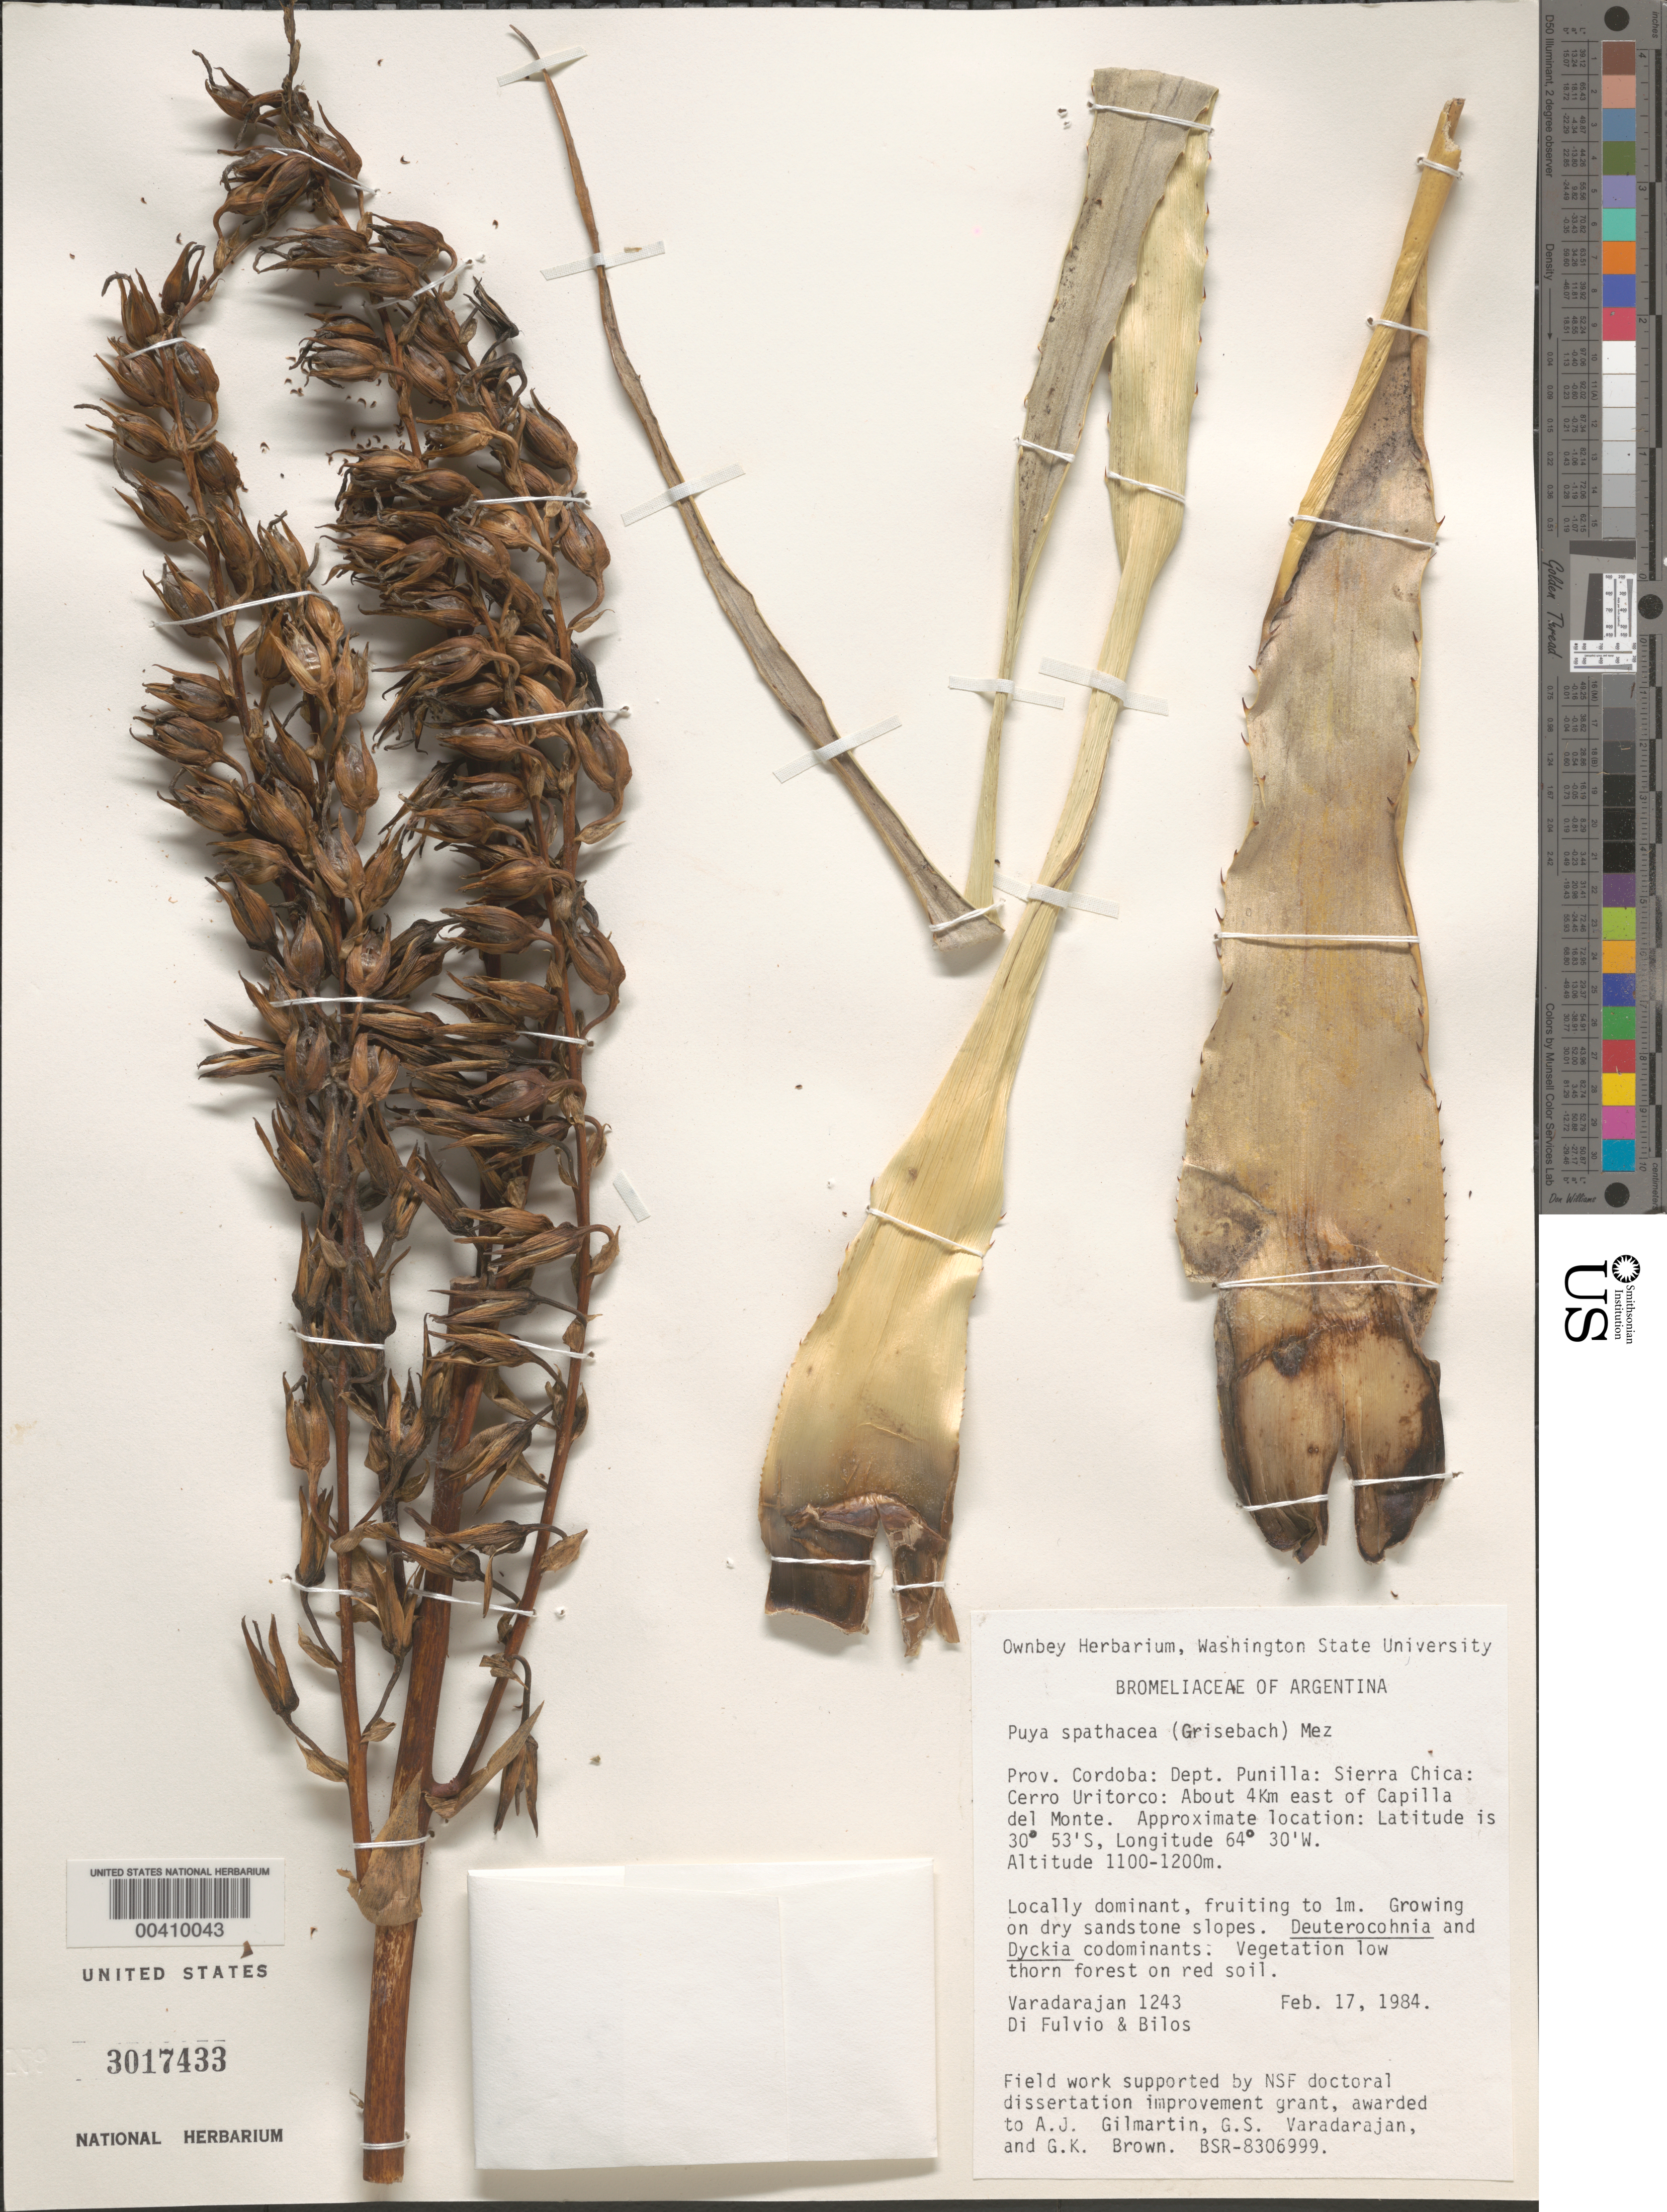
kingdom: Plantae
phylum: Tracheophyta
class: Liliopsida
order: Poales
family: Bromeliaceae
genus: Puya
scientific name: Puya spathacea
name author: (Griseb.) Mez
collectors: G. S. Varadarajan, -. Di Fulvio & -. Bilos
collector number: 1243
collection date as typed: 17 Feb 1984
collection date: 1984-02-17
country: Argentina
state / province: Córdoba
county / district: Punilla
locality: Sierra Chica, Cerro Uritorco, about 4 km E of Capilla del Monte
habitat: On dry sandstone slopes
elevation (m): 1100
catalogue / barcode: US 3017433